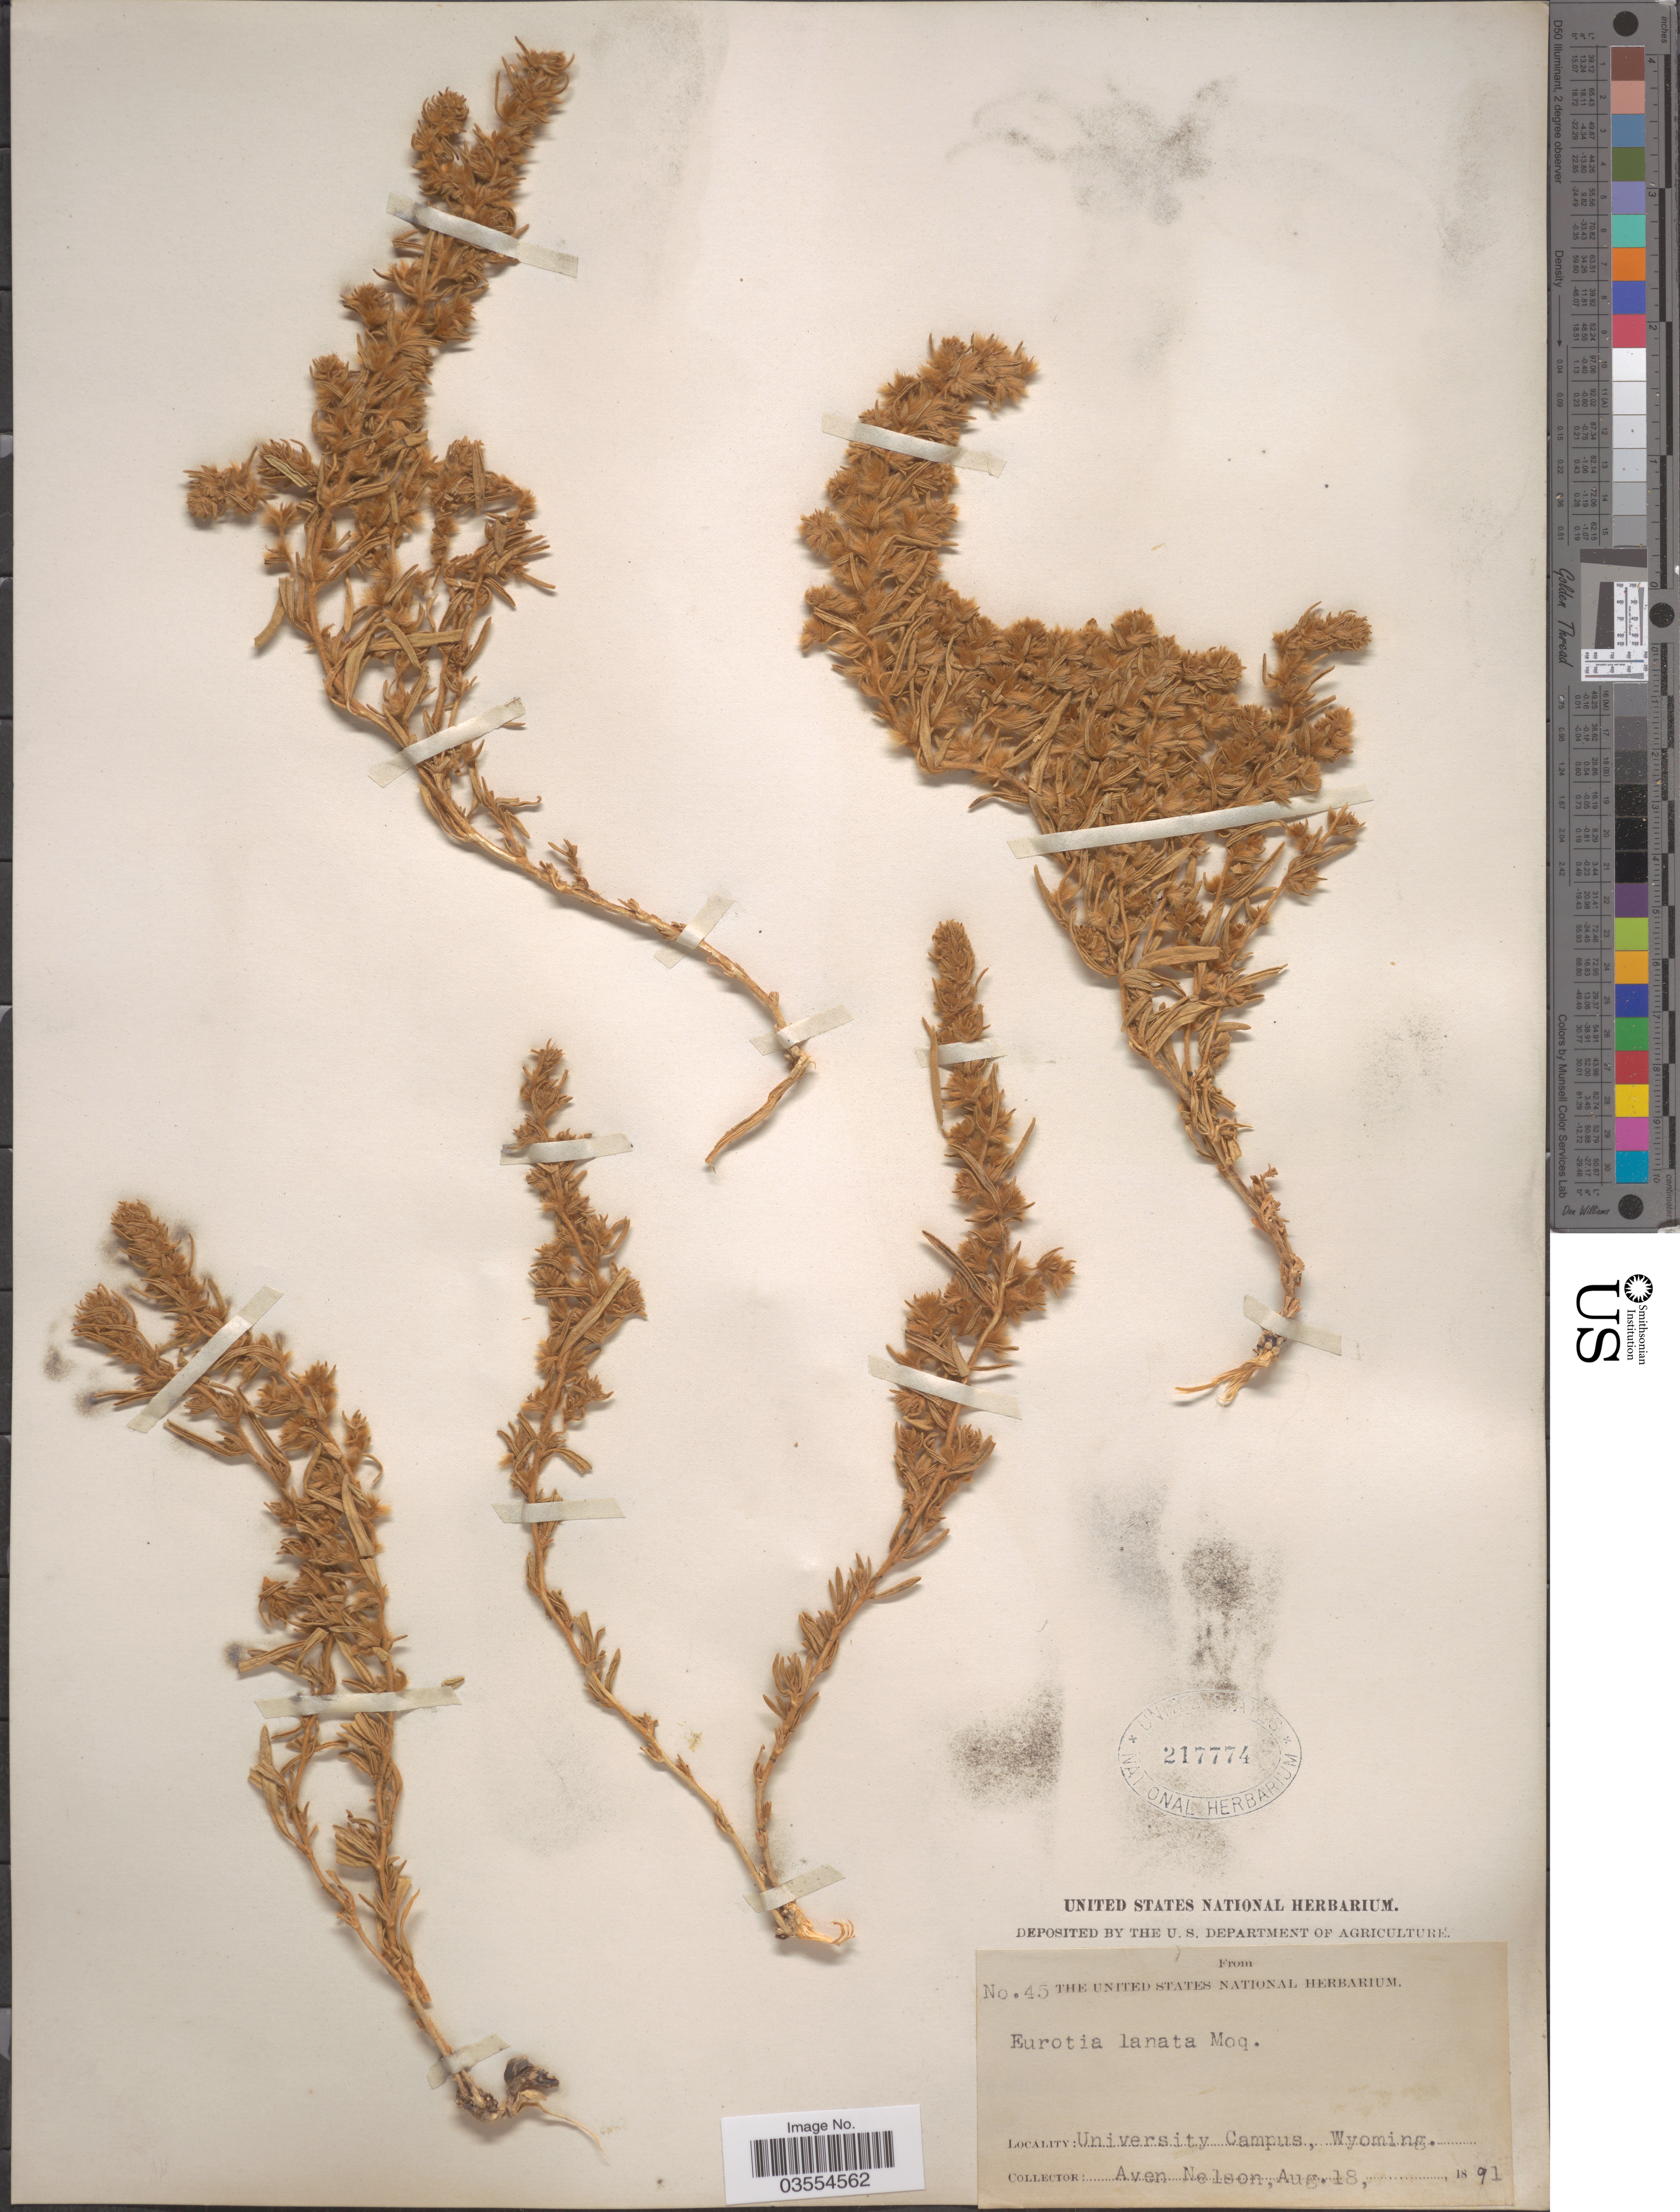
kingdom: Plantae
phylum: Tracheophyta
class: Magnoliopsida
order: Caryophyllales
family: Amaranthaceae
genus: Krascheninnikovia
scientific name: Krascheninnikovia lanata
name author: (Pursh) A. Meeuse & A.Smit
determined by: U.S. National Herbarium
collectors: A. Nelson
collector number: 45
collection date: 1891-08-18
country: United States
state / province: Wyoming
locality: University Campus.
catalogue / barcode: US 217774